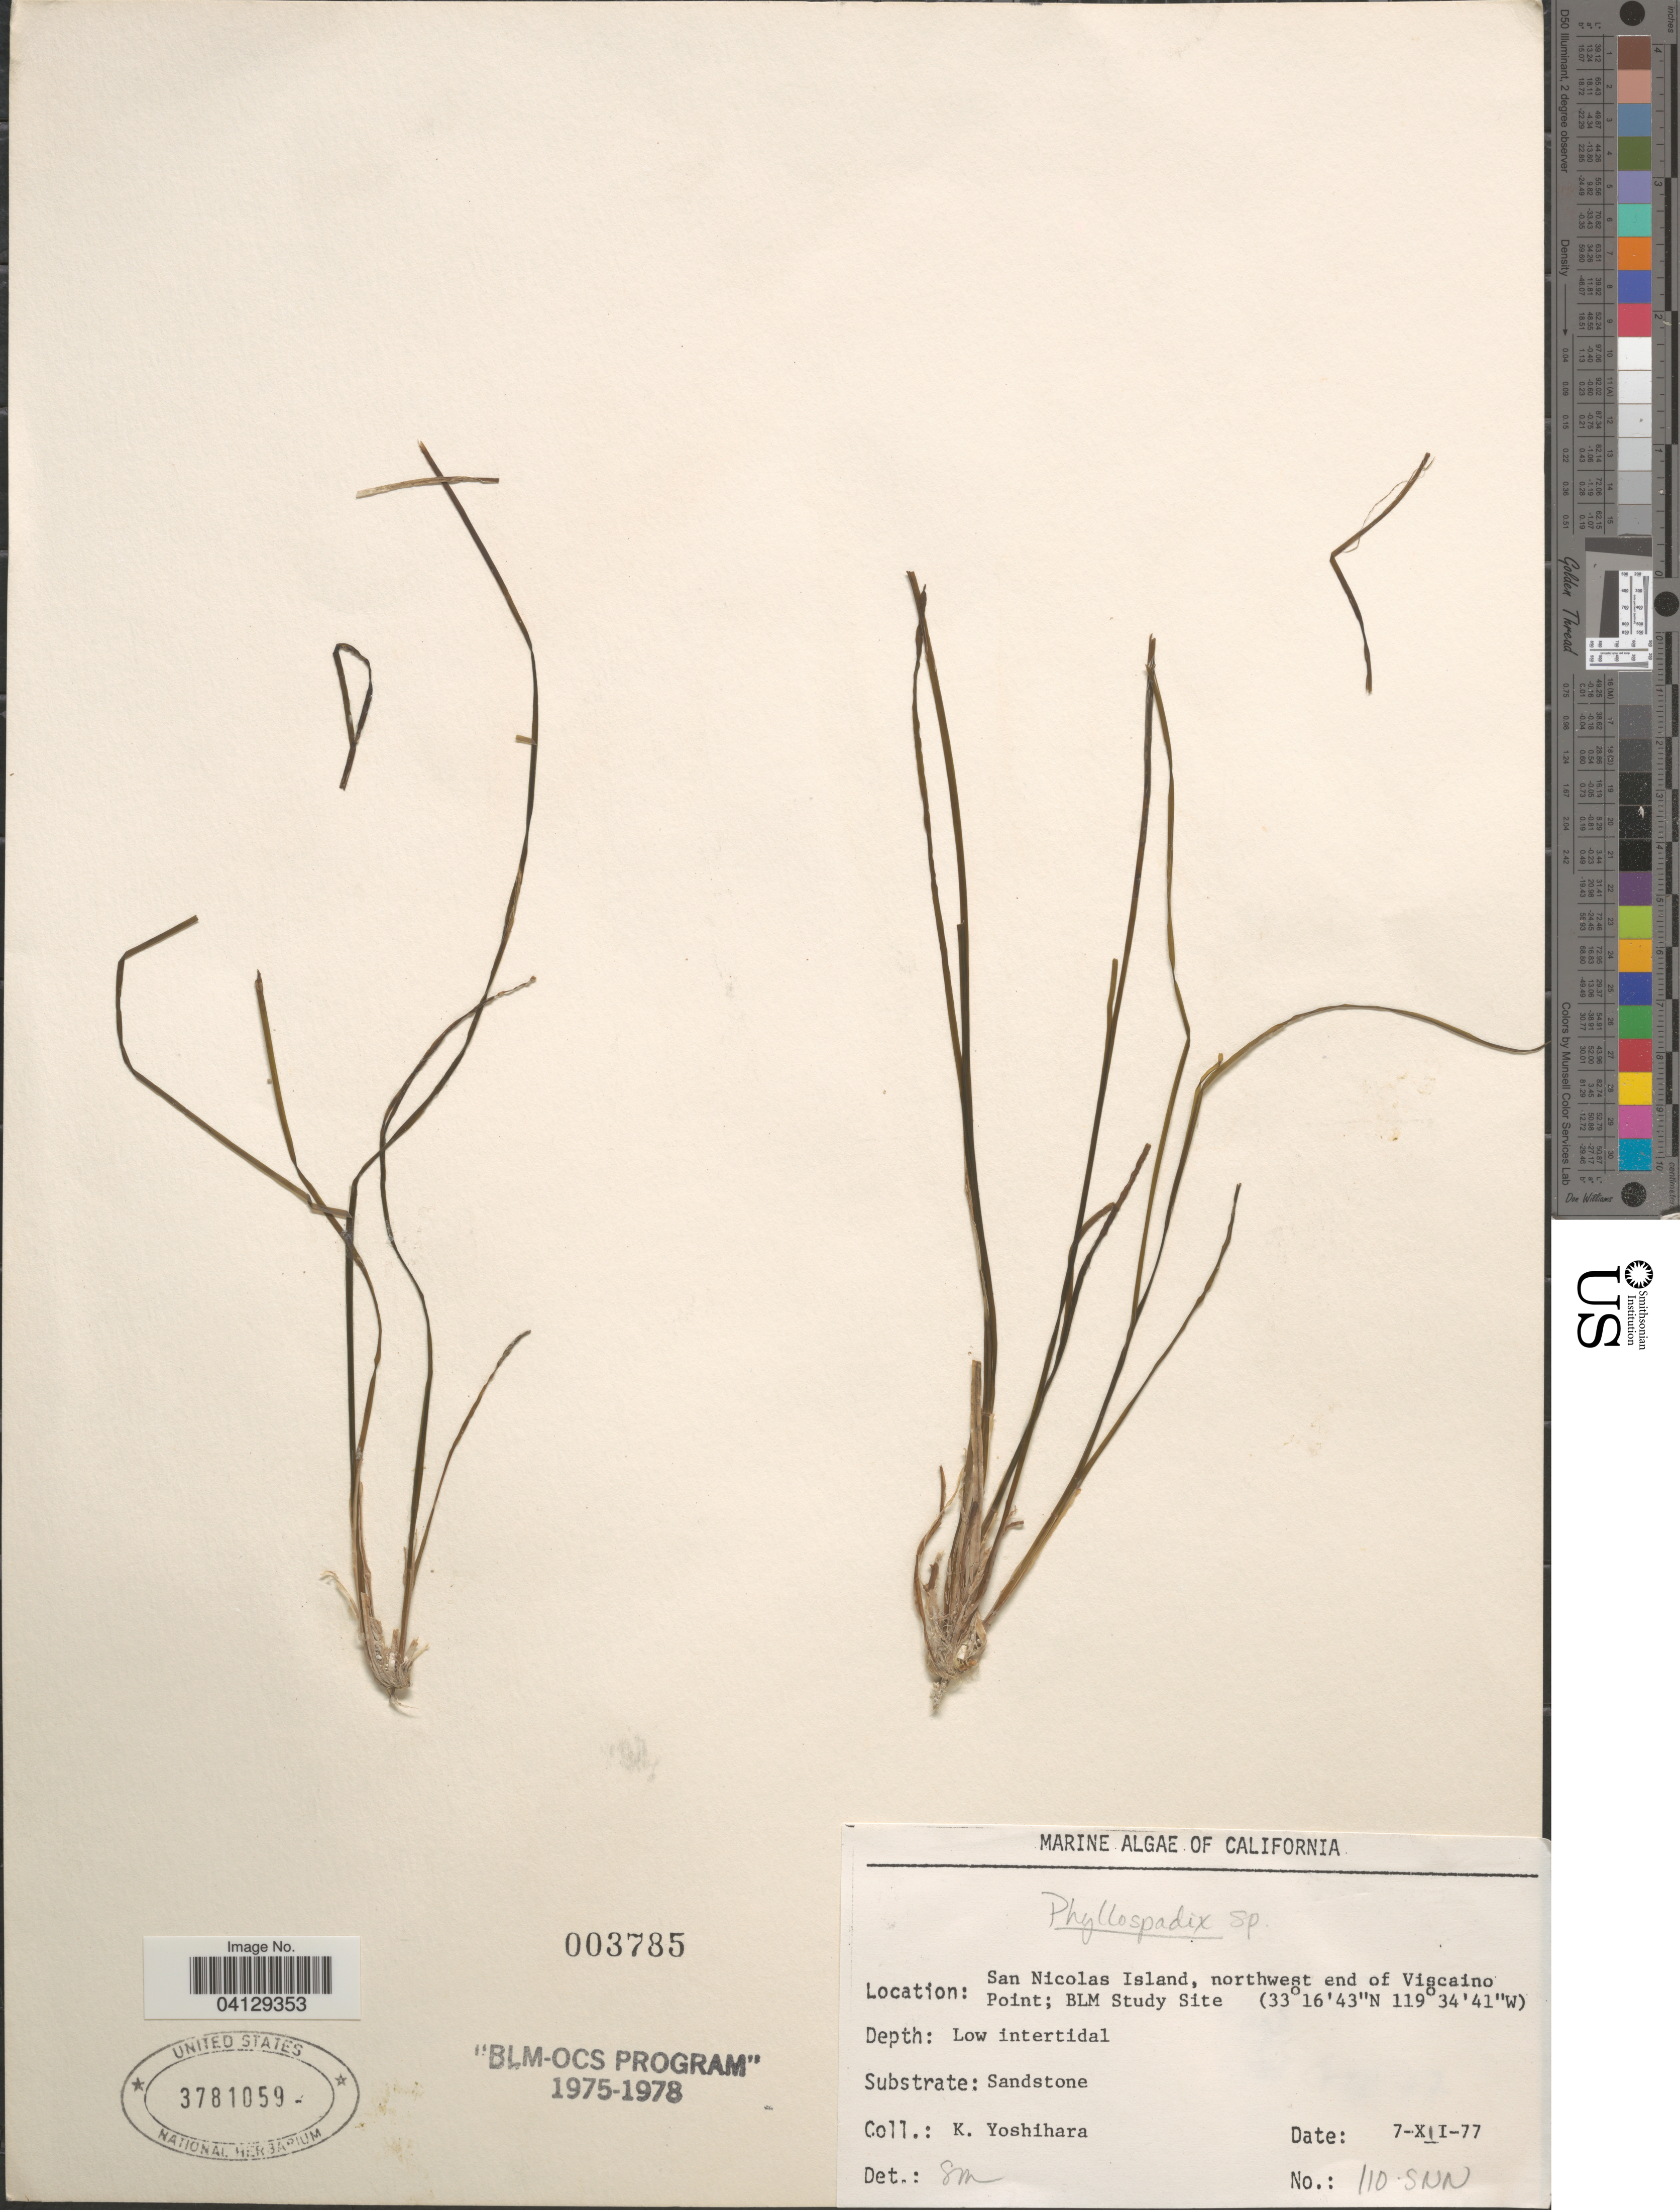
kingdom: Plantae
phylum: Tracheophyta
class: Liliopsida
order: Alismatales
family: Zosteraceae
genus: Phyllospadix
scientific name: Phyllospadix sp.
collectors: K. Yoshihara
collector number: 110-SNN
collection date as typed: Transcribed d/m/y: 7/12/77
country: United States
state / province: California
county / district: Ventura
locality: San Nicolas Island, northwest end of Viscaino Point; BLM Study Site.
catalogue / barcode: US 3781059